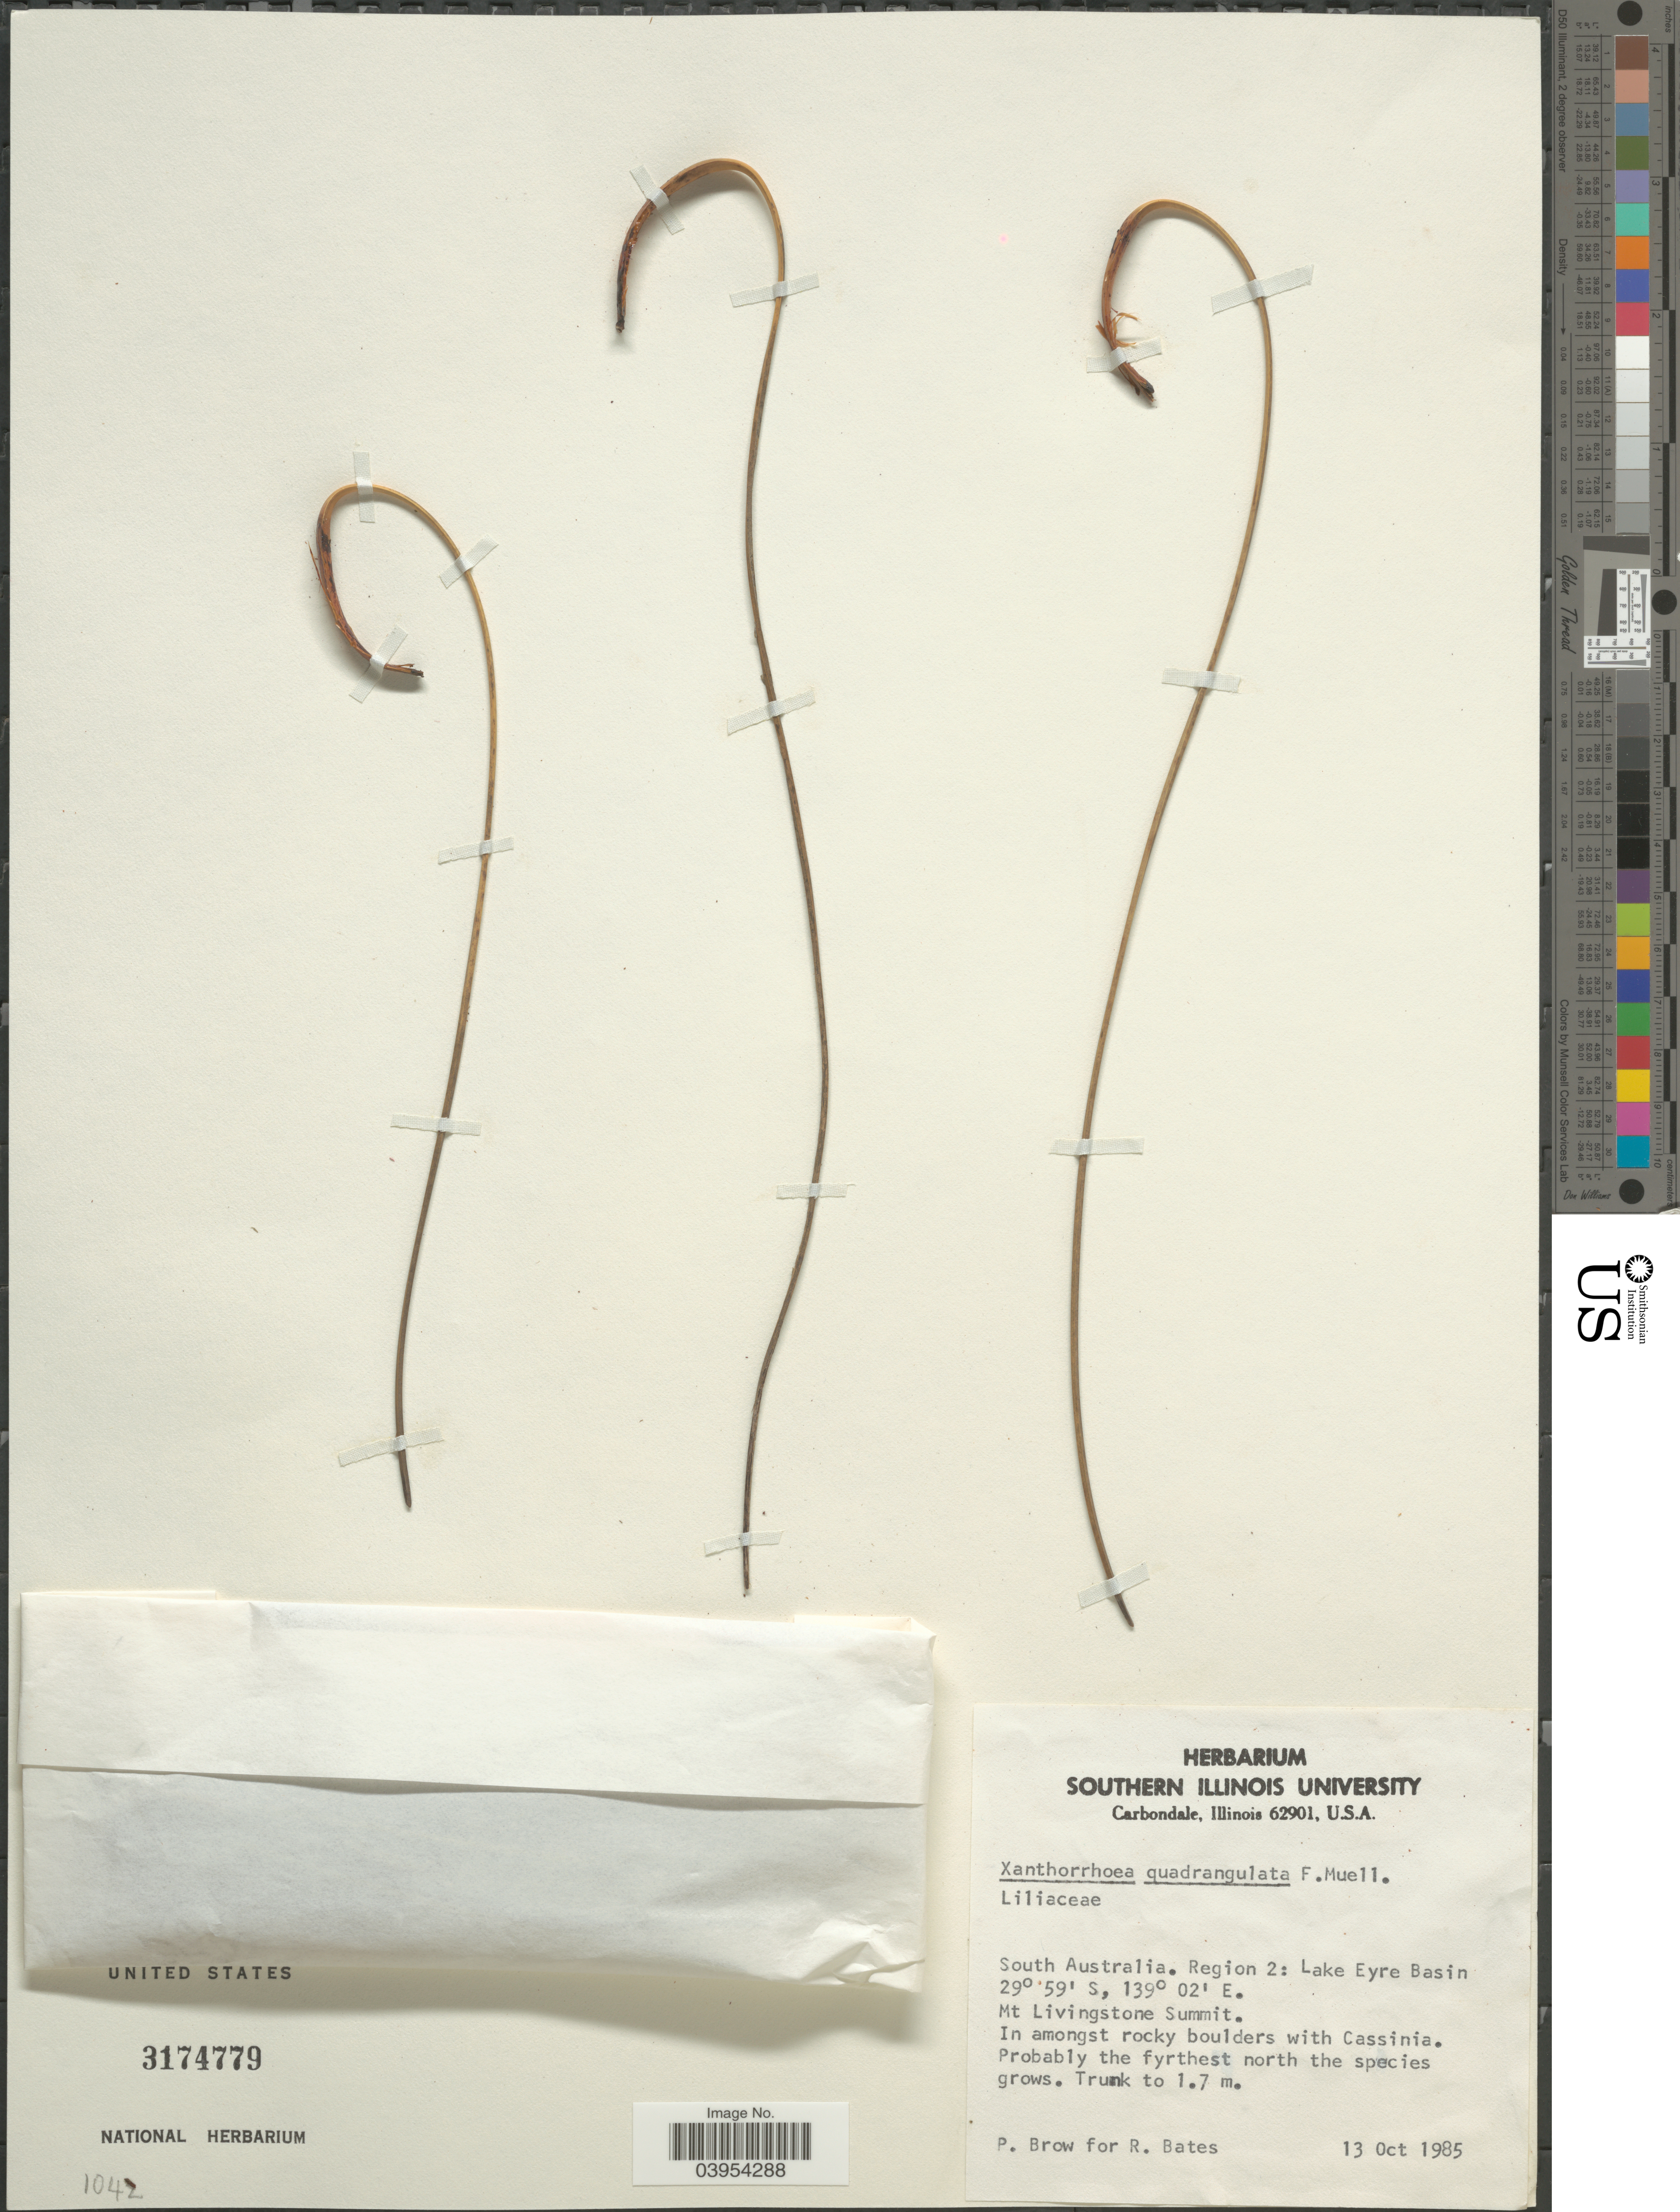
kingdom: Plantae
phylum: Tracheophyta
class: Liliopsida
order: Asparagales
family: Asphodelaceae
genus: Xanthorrhoea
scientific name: Xanthorrhoea quadrangulata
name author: F. Muell.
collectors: P. Brow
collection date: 1985-10-13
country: Australia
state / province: South Australia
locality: Region 2: Lake Eyre Basin. Mt Livingstone Summit.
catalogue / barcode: US 3174779